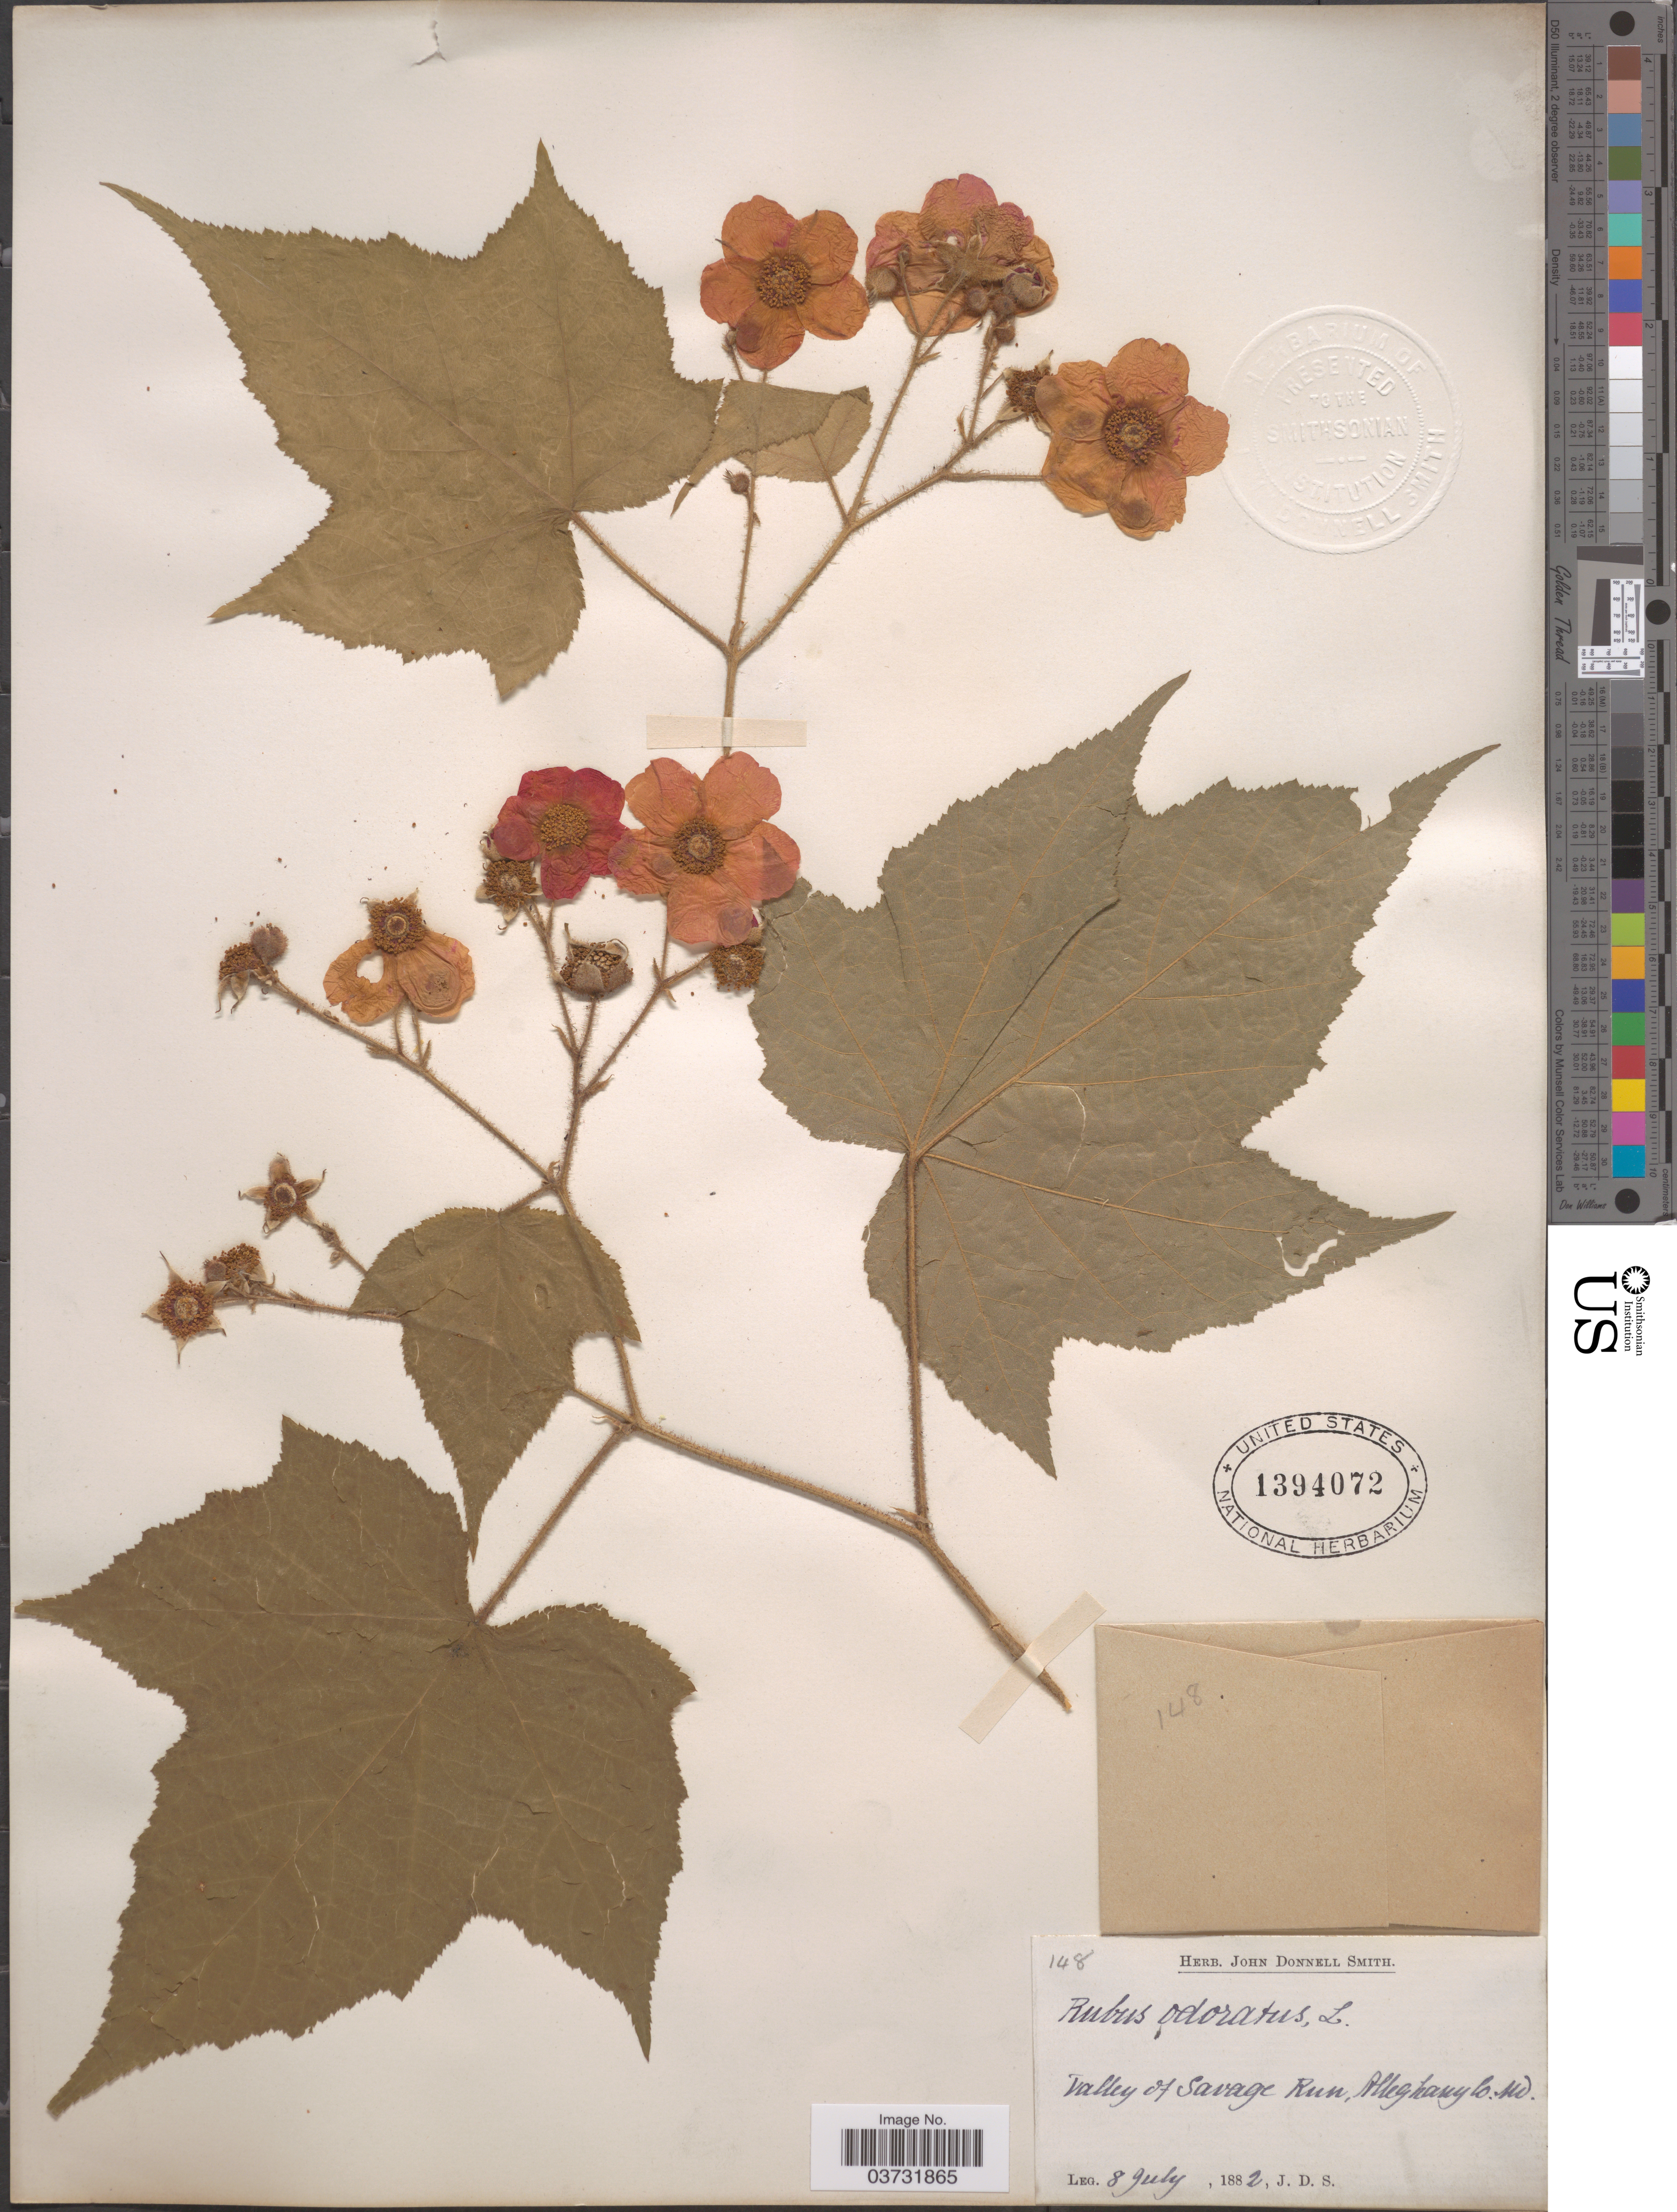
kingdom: Plantae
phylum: Tracheophyta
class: Magnoliopsida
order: Rosales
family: Rosaceae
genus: Rubus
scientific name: Rubus odoratus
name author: L.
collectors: J. Donnell Smith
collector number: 148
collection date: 1882-07-08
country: United States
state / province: Maryland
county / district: Allegany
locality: Valley of Savage Run, Alleghany Co.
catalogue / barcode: US 1394072